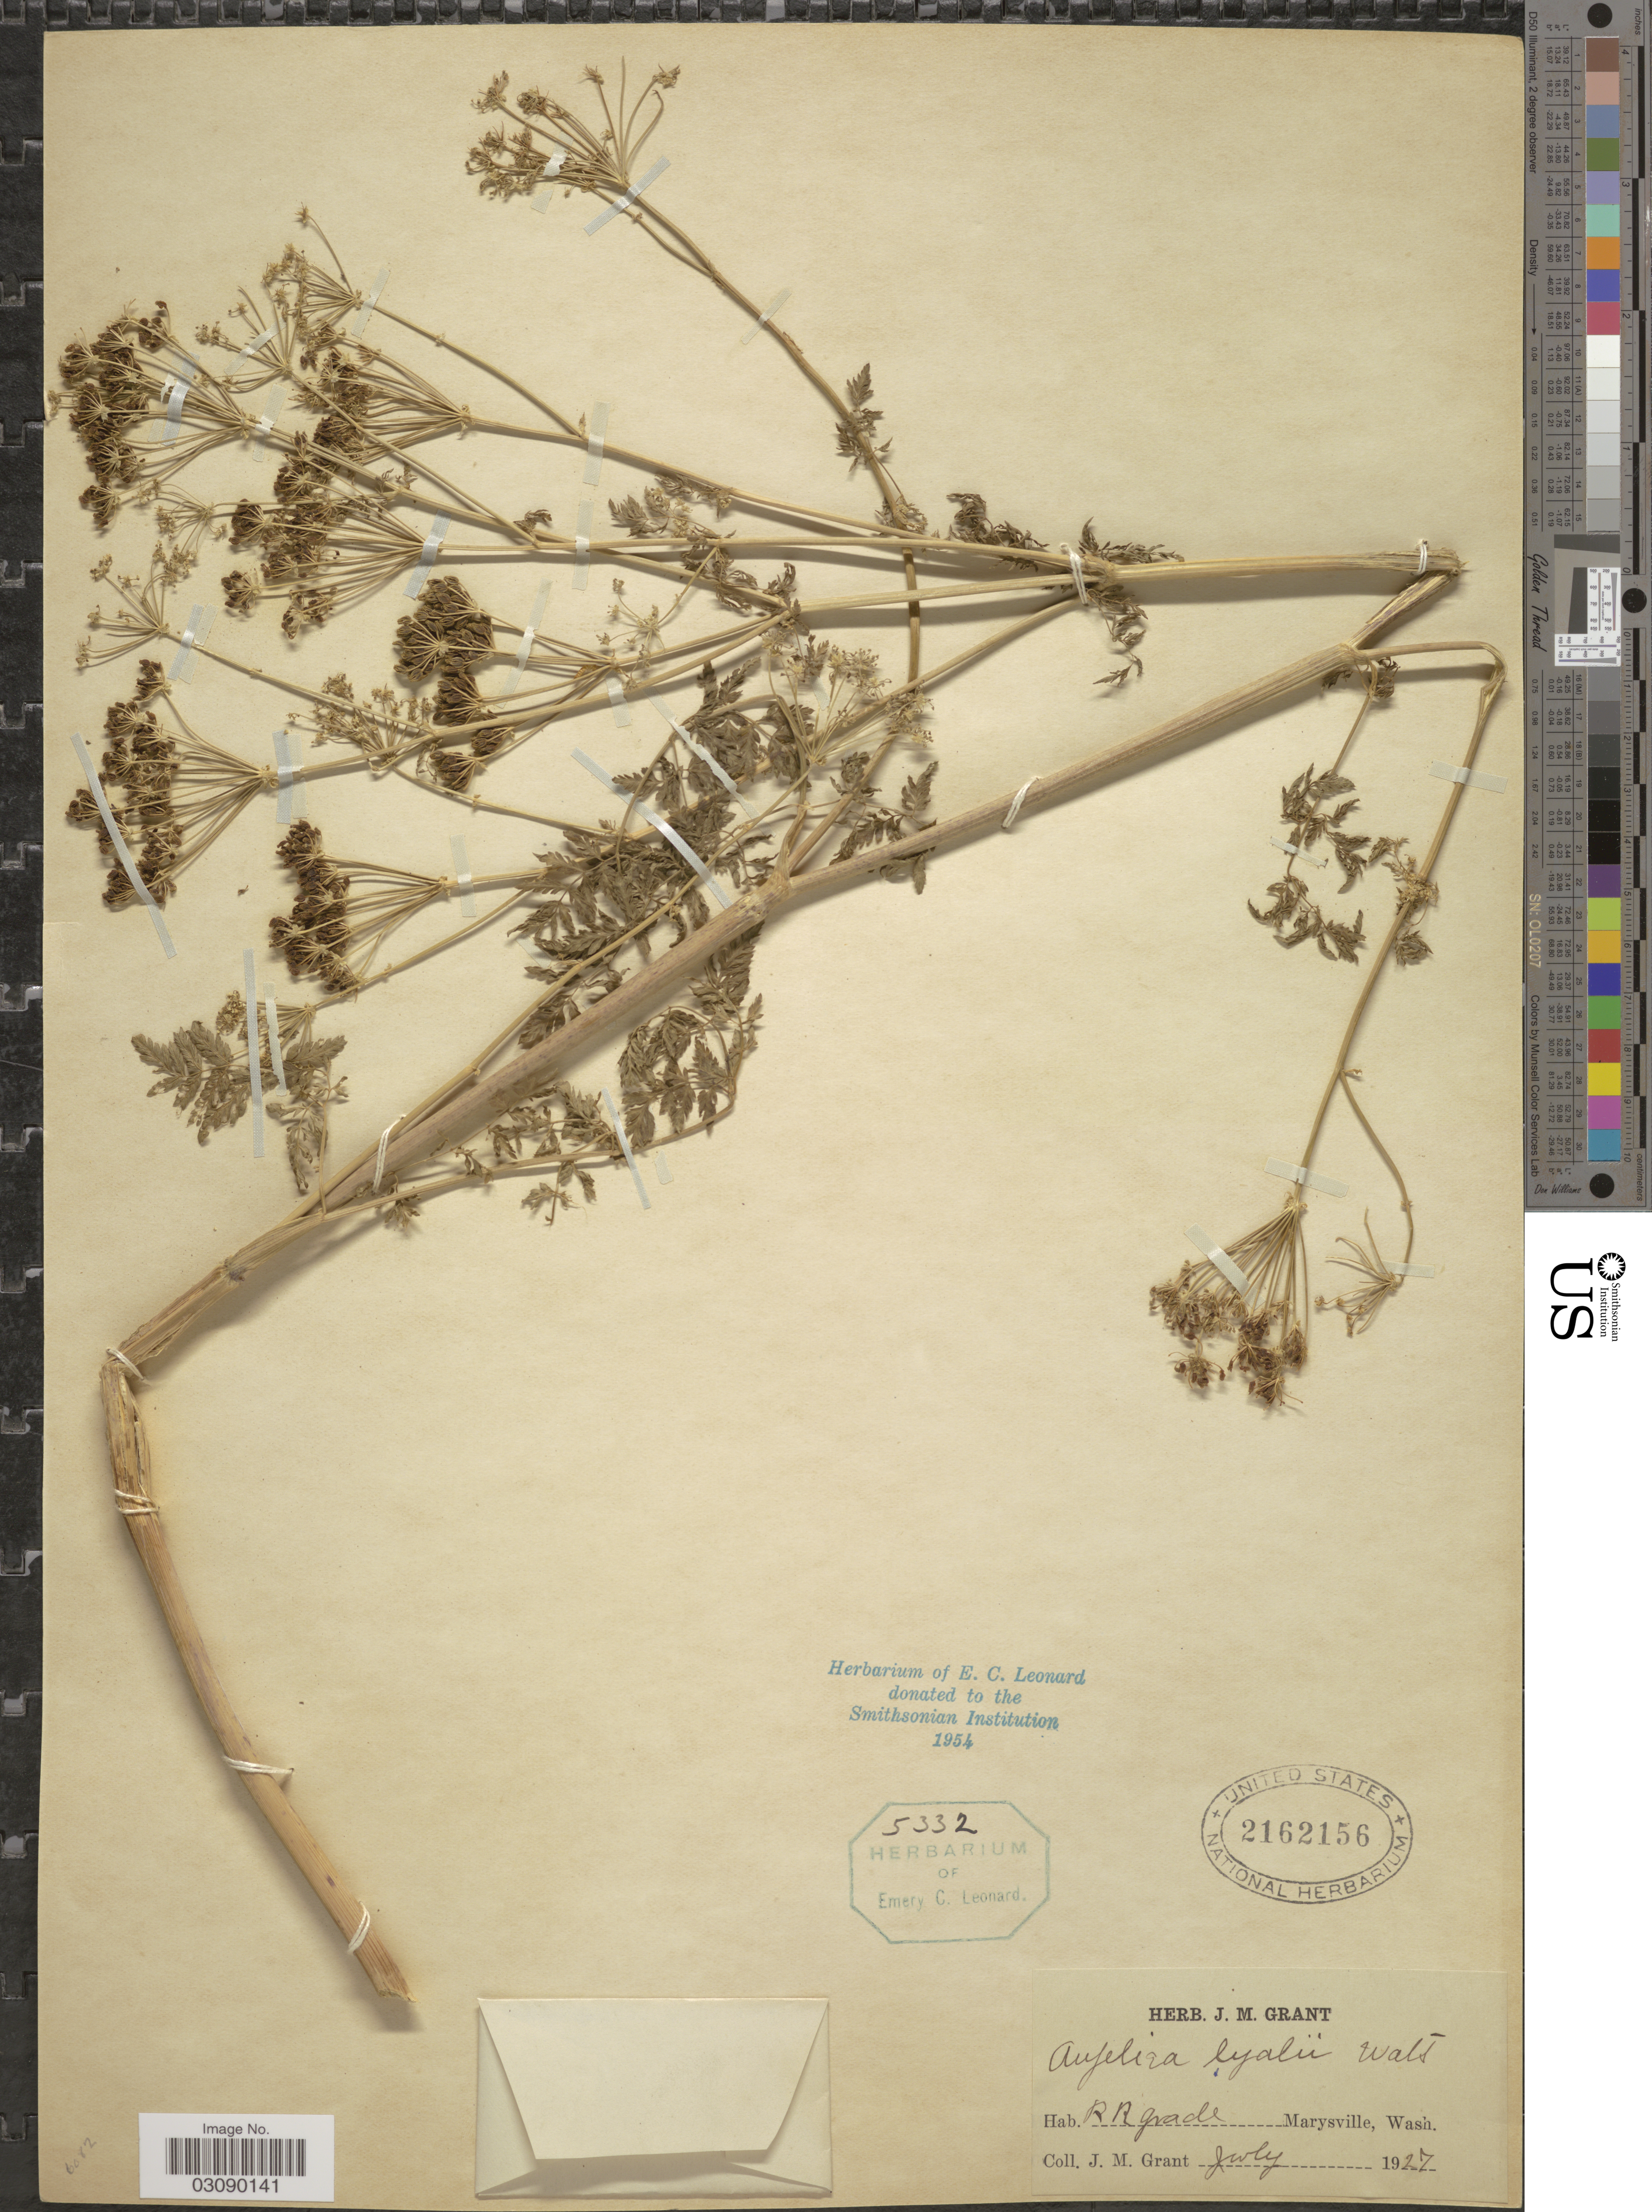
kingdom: Plantae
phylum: Tracheophyta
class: Magnoliopsida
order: Apiales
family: Apiaceae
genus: Angelica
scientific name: Angelica arguta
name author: Nutt.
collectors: J. M. Grant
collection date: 1927-07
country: United States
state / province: Washington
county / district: Snohomish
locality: RR grade, Marysville.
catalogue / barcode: US 2162156